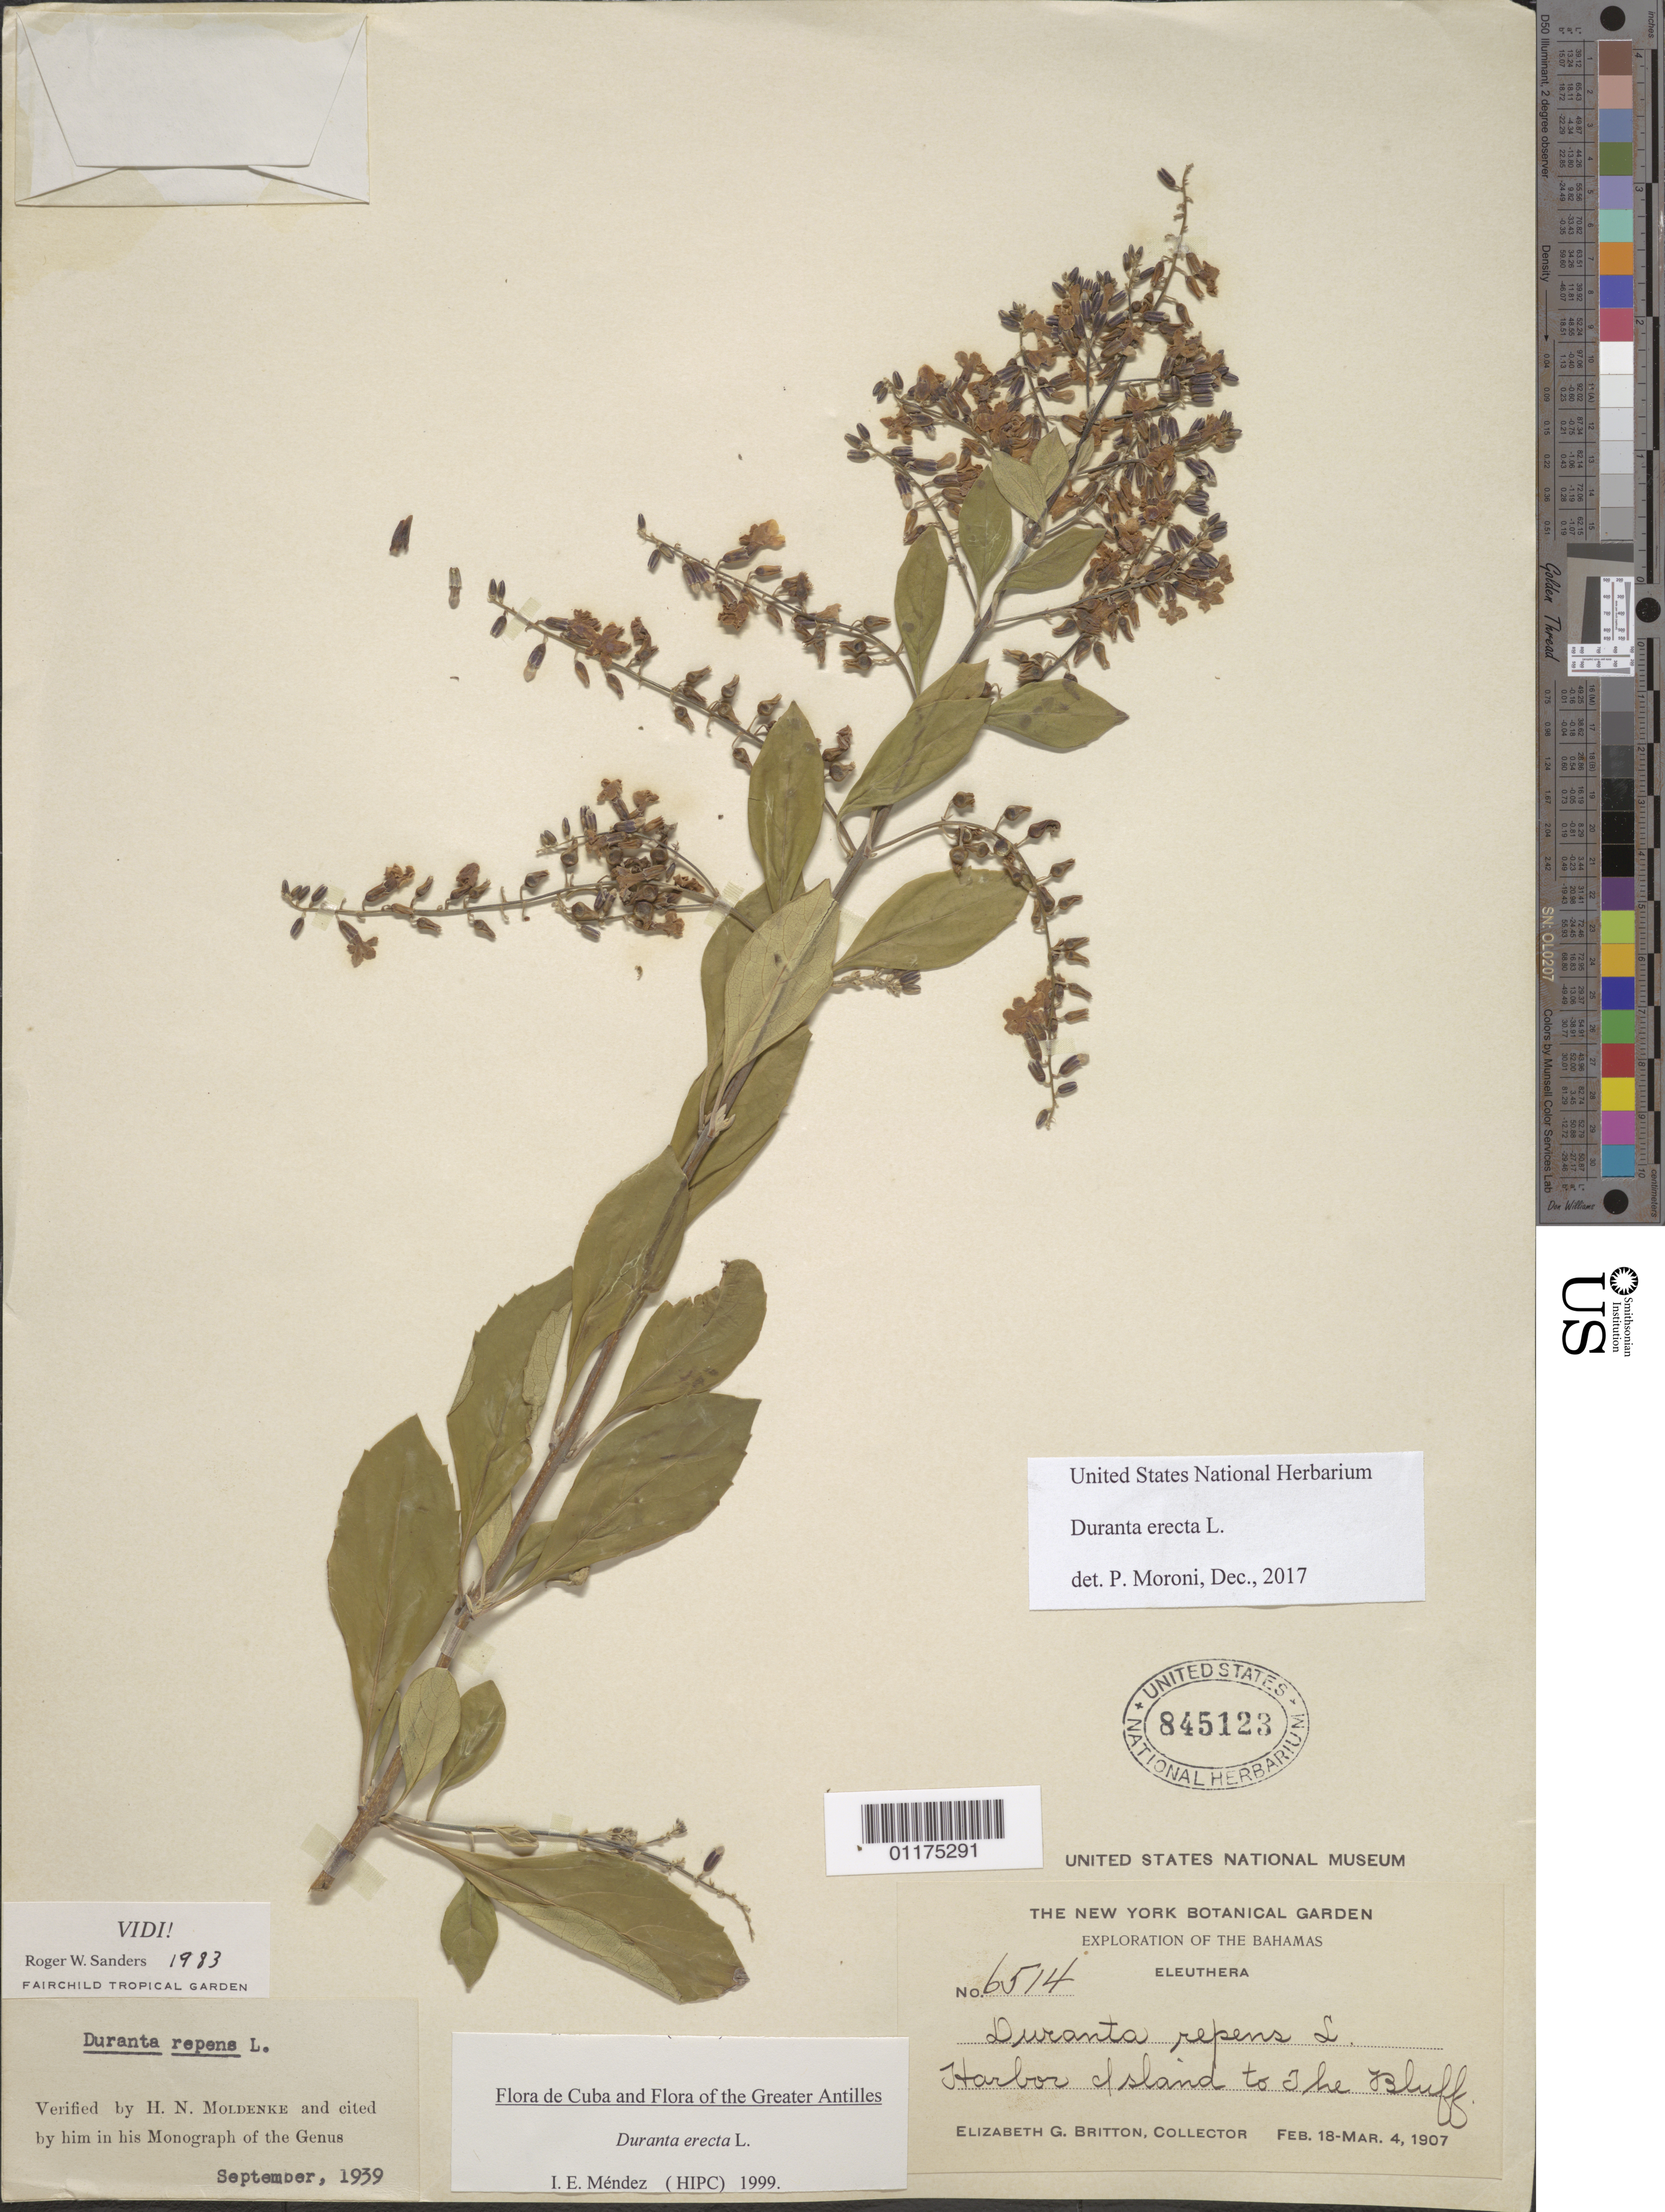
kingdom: Plantae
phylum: Tracheophyta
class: Magnoliopsida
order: Lamiales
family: Verbenaceae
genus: Duranta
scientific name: Duranta erecta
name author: L.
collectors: E. G. Britton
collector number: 6514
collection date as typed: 18 Feb 1907 to 04 Mar 1907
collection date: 1907-02-18/1907-03-04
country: Bahamas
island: Eleuthera I.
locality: Harbor Island to the Bluff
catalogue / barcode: US 845123